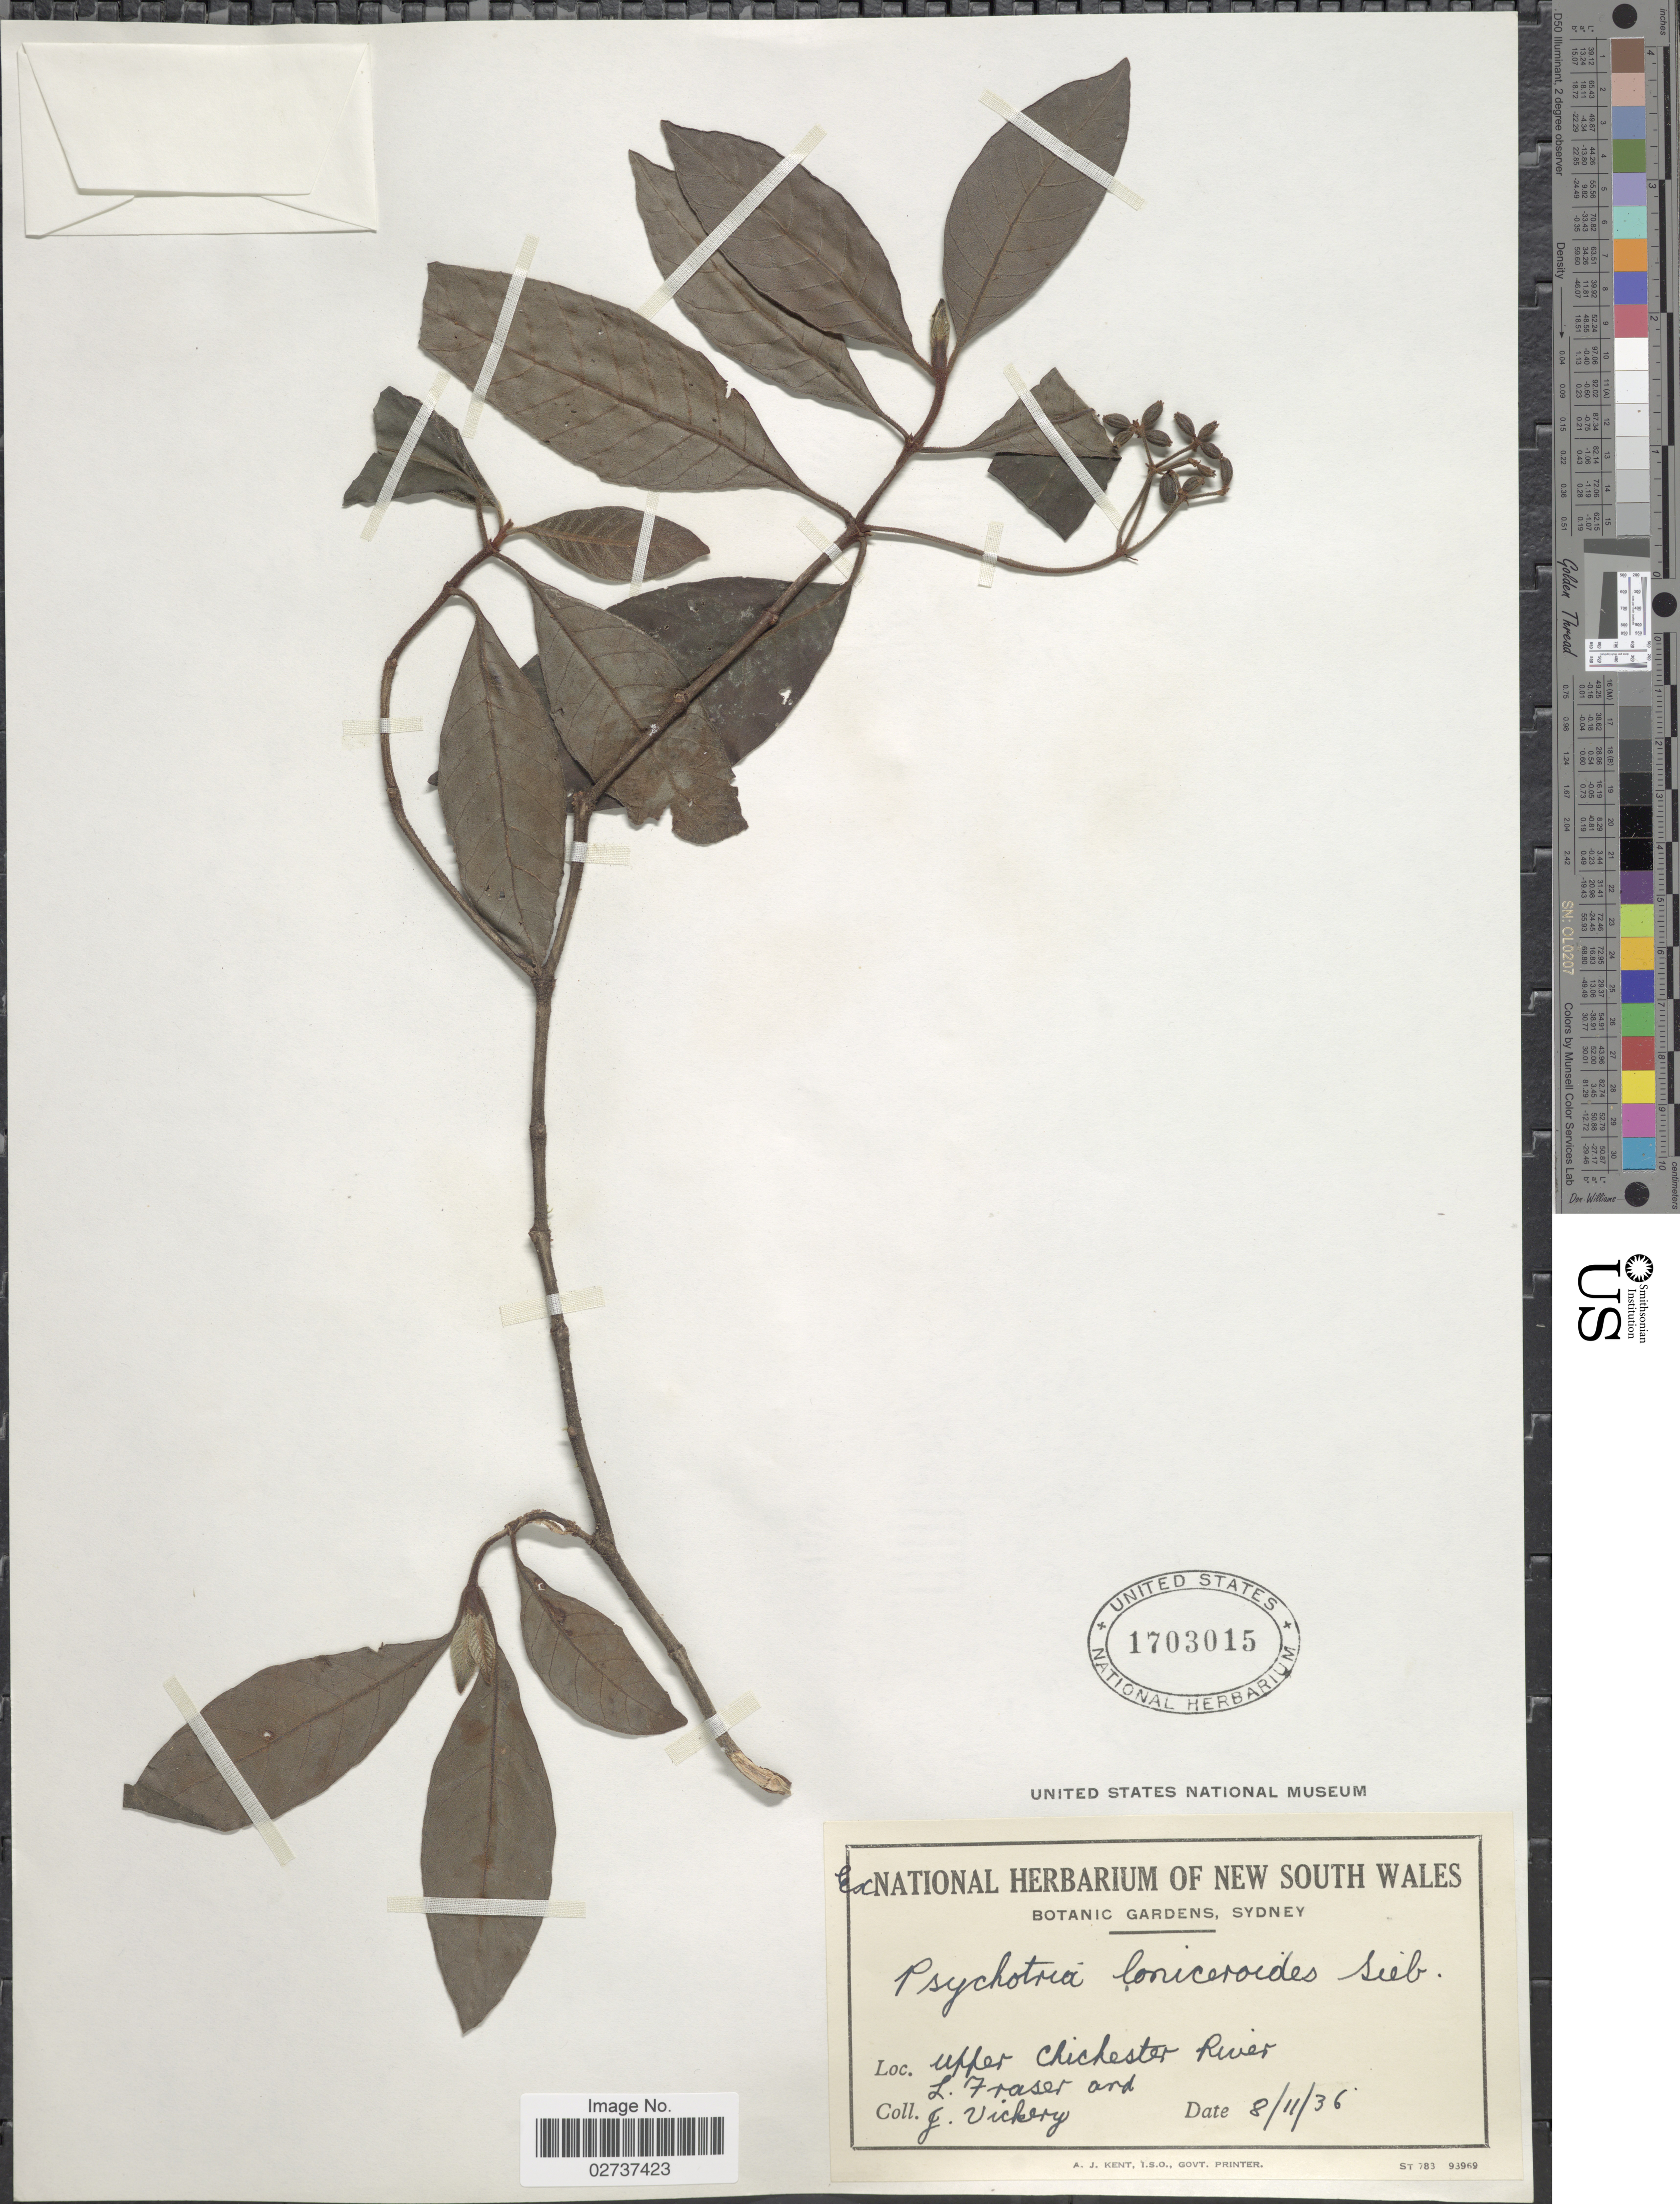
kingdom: Plantae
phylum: Tracheophyta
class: Magnoliopsida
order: Gentianales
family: Rubiaceae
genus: Psychotria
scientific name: Psychotria loniceroides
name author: Sieber ex DC.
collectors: L. Fraser & J. Vickery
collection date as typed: Transcribed d/m/y: 8/11/36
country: Australia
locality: Upper Chichester River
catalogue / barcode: US 1703015